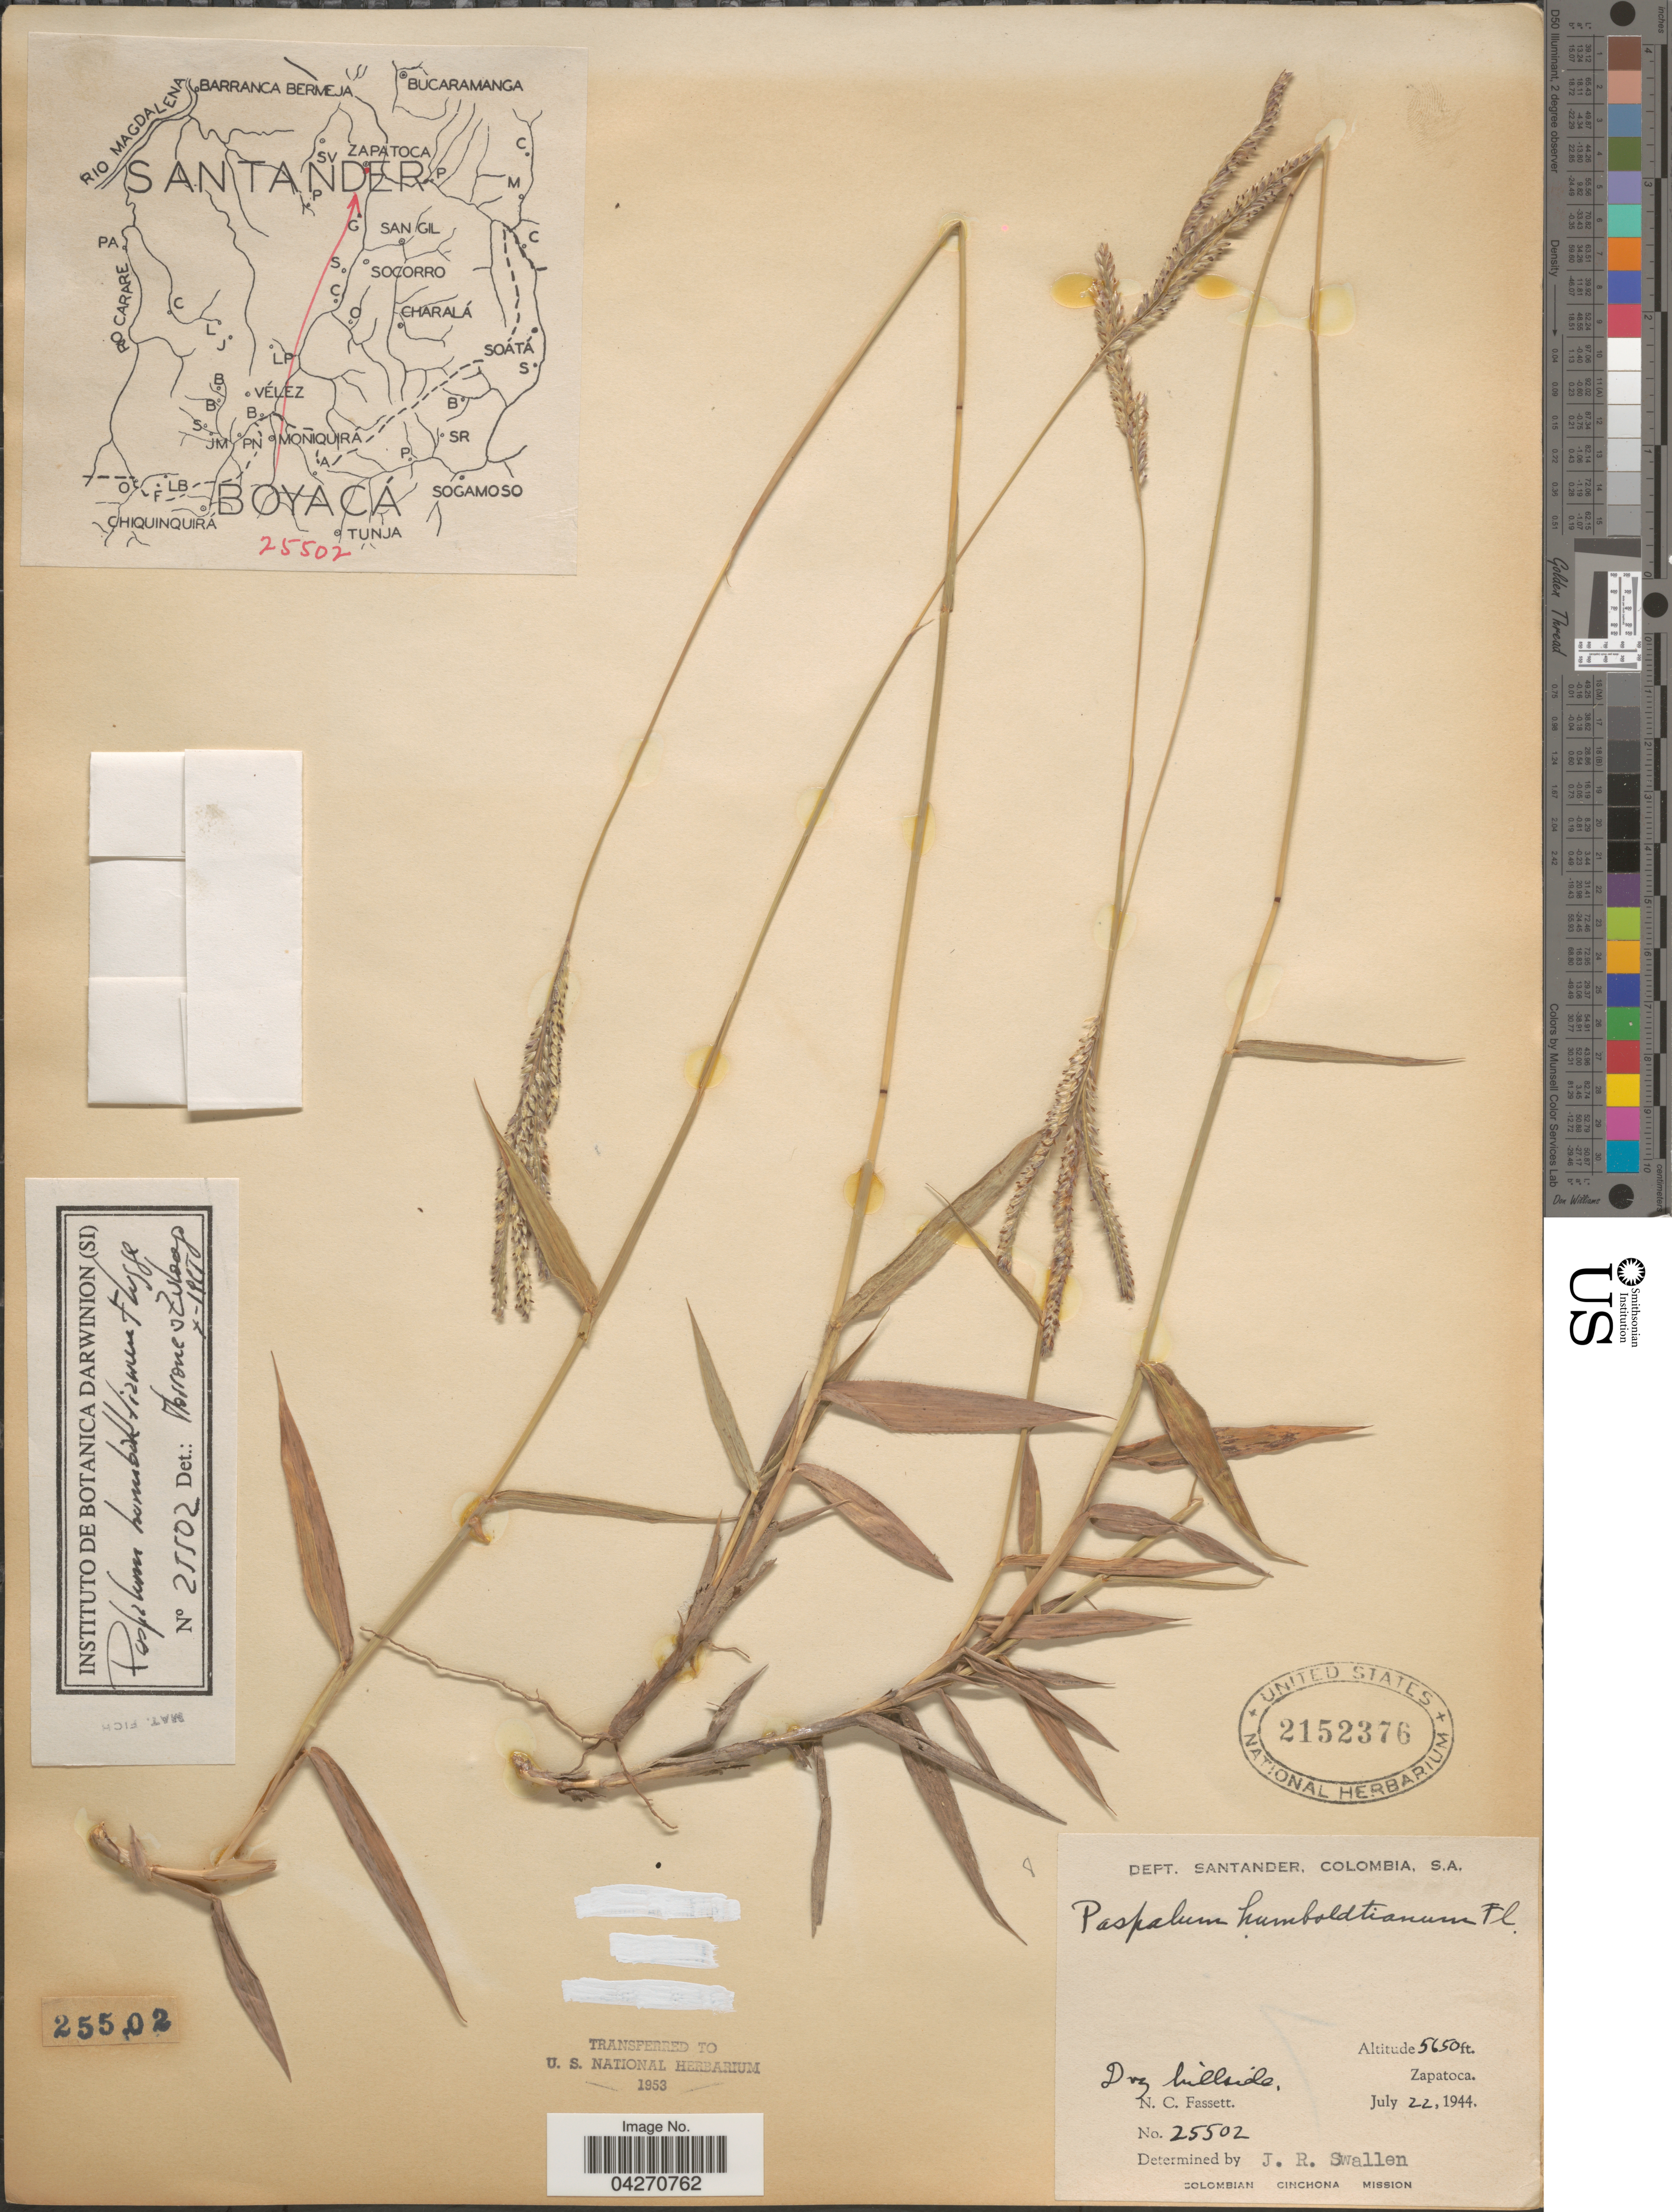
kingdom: Plantae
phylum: Tracheophyta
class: Liliopsida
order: Poales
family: Poaceae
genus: Paspalum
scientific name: Paspalum humboldtianum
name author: Flüggé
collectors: N. C. Fassett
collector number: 25502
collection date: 1944-07-22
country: Colombia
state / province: Santander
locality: Dept. Santander. Colombia Cinchona Mission. Zapatoca.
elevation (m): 1722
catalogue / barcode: US 2152376